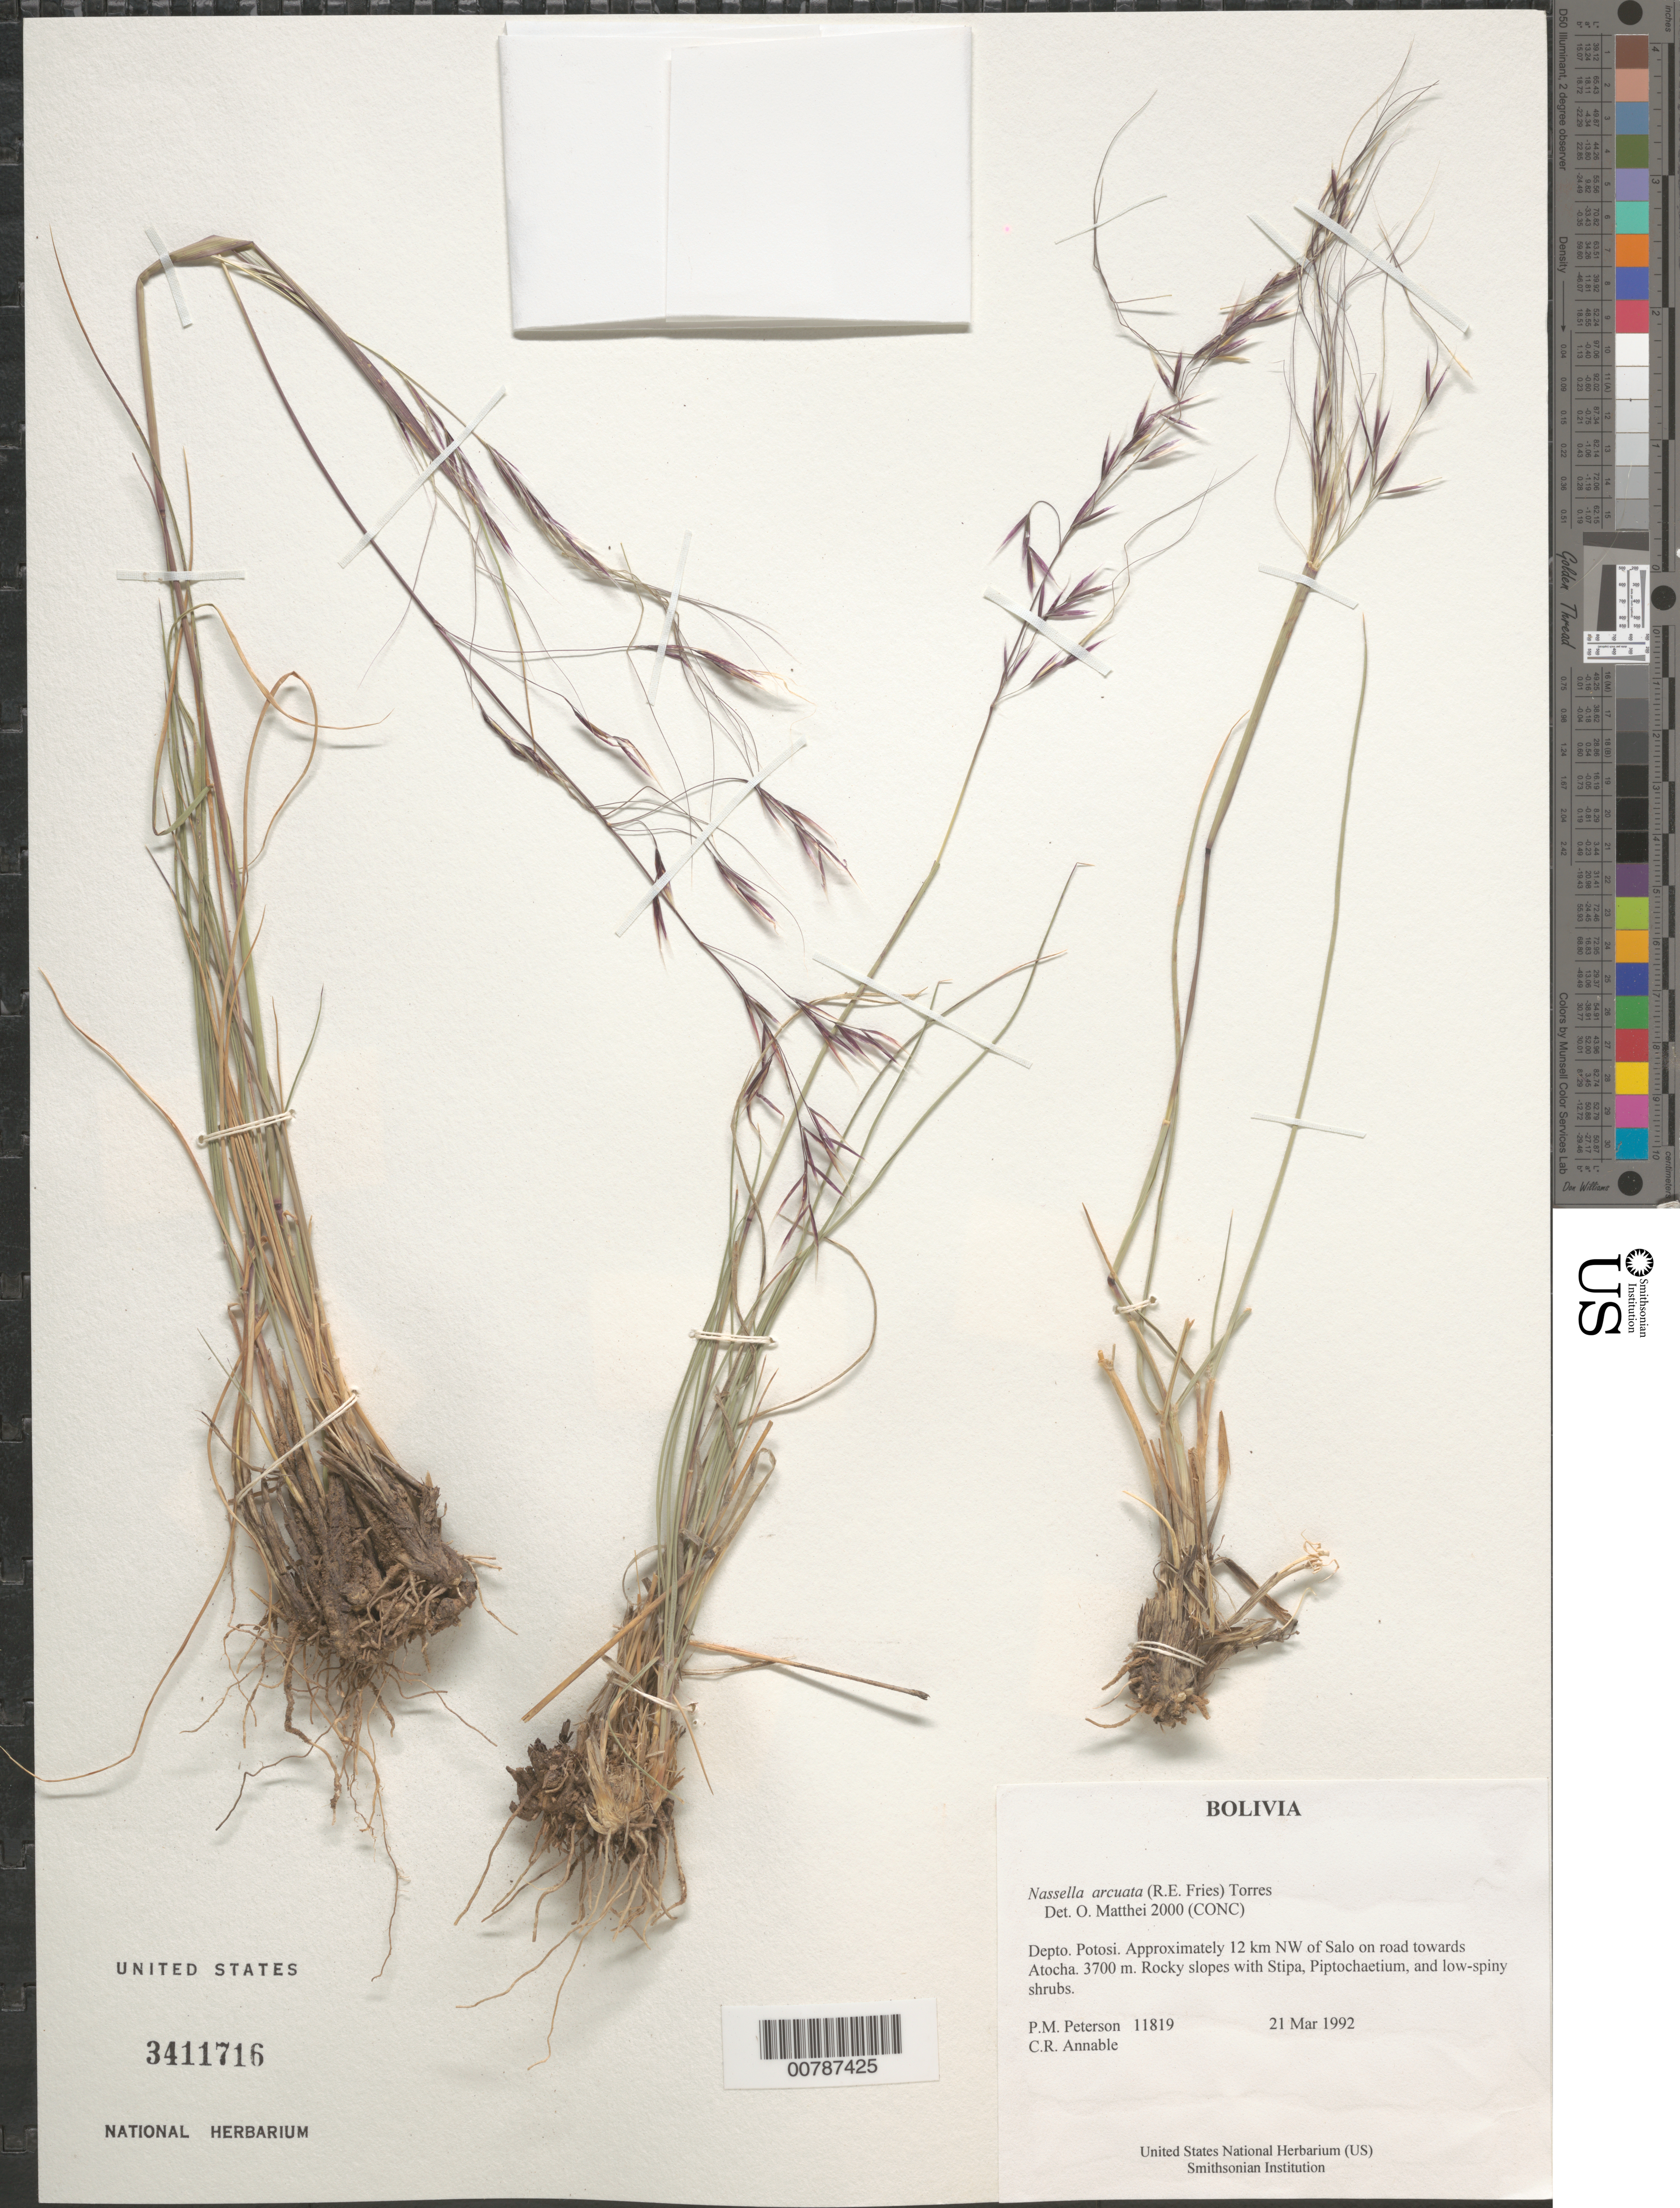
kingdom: Plantae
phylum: Tracheophyta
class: Liliopsida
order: Poales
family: Poaceae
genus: Nassella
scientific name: Nassella arcuata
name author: (R.E. Fr.) A.M. Torres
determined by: Matthei, O. R.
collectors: P. M. Peterson & C. R. Annable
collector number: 11819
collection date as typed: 21 Mar 1992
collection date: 1992-03-21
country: Bolivia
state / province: Potosi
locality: Approximately 12 km NW of Salo on road towards Atocha.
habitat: Rocky slopes with Stipa, Piptochaetium, and low-spiny shrubs.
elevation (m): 3700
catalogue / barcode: US 3411716